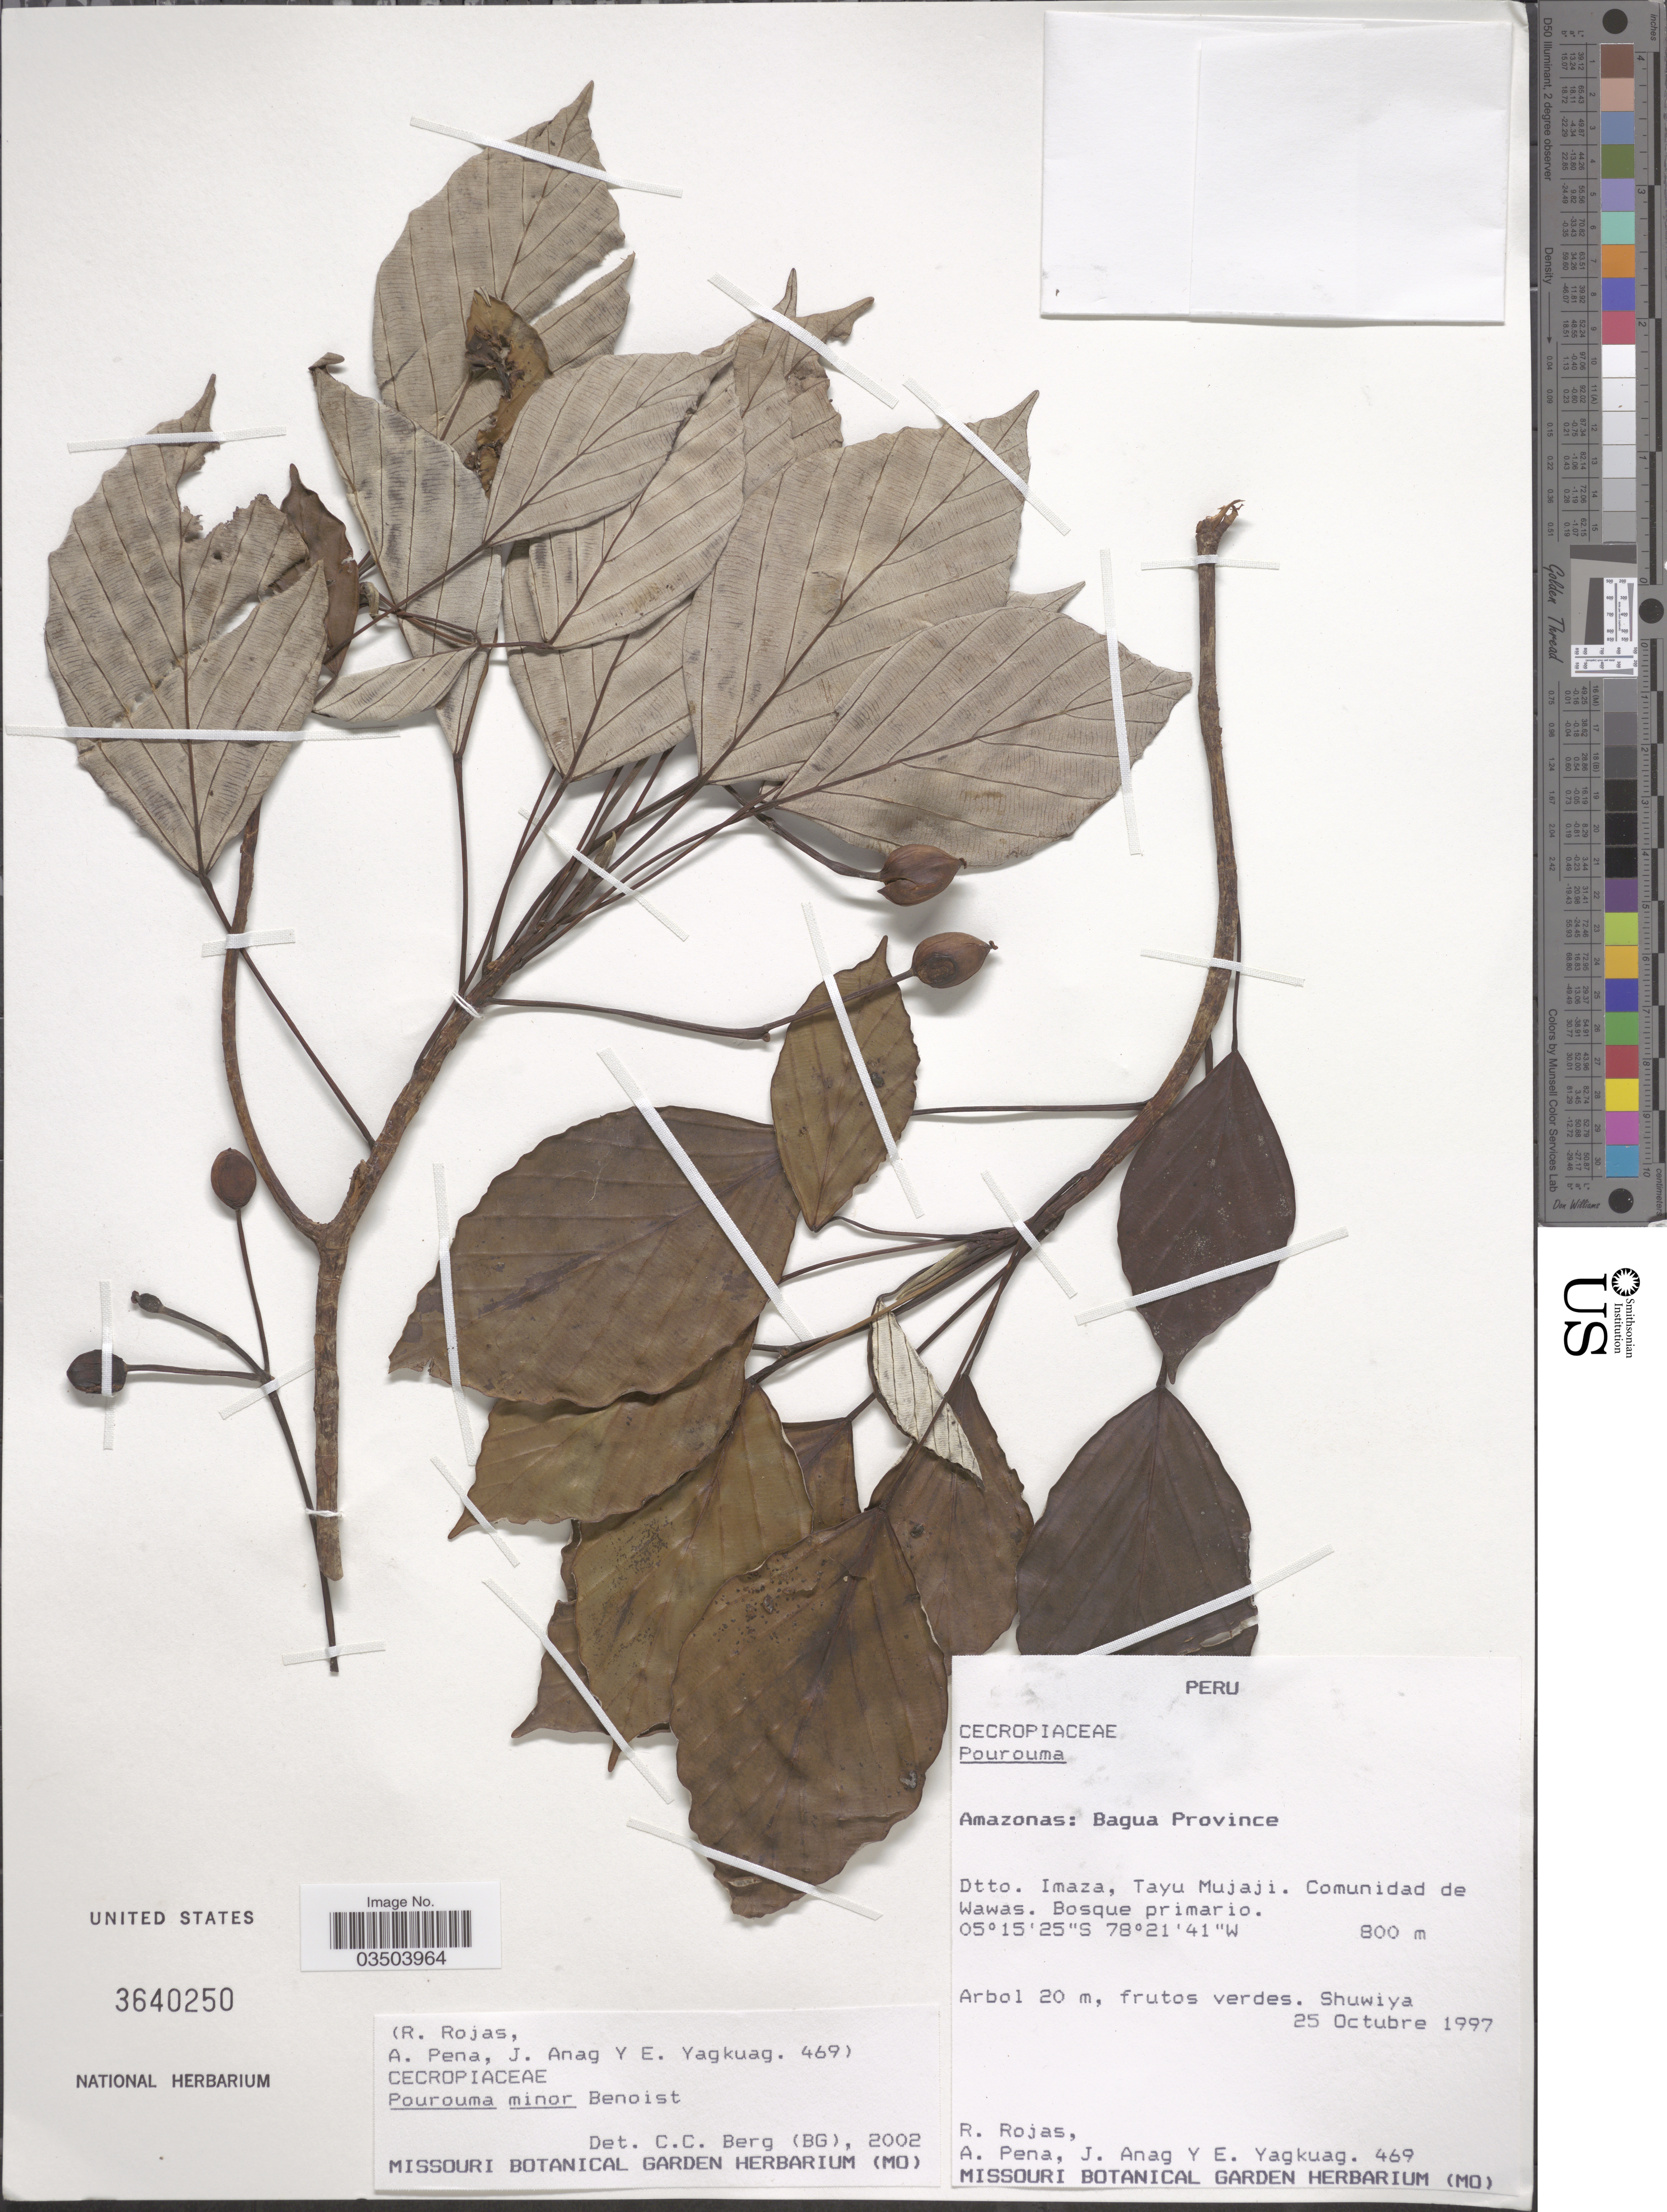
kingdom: Plantae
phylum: Tracheophyta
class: Magnoliopsida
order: Rosales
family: Urticaceae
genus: Pourouma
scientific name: Pourouma minor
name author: Benoist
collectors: R. Rojas, A. Pena, J. Anag & E. Yagkuag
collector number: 469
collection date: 1997-10-25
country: Peru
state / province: Amazonas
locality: Bagua Province. Dtto. Imaza, Tayu Mujaji. Comunidad de Wawas.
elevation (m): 800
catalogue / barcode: US 3640250